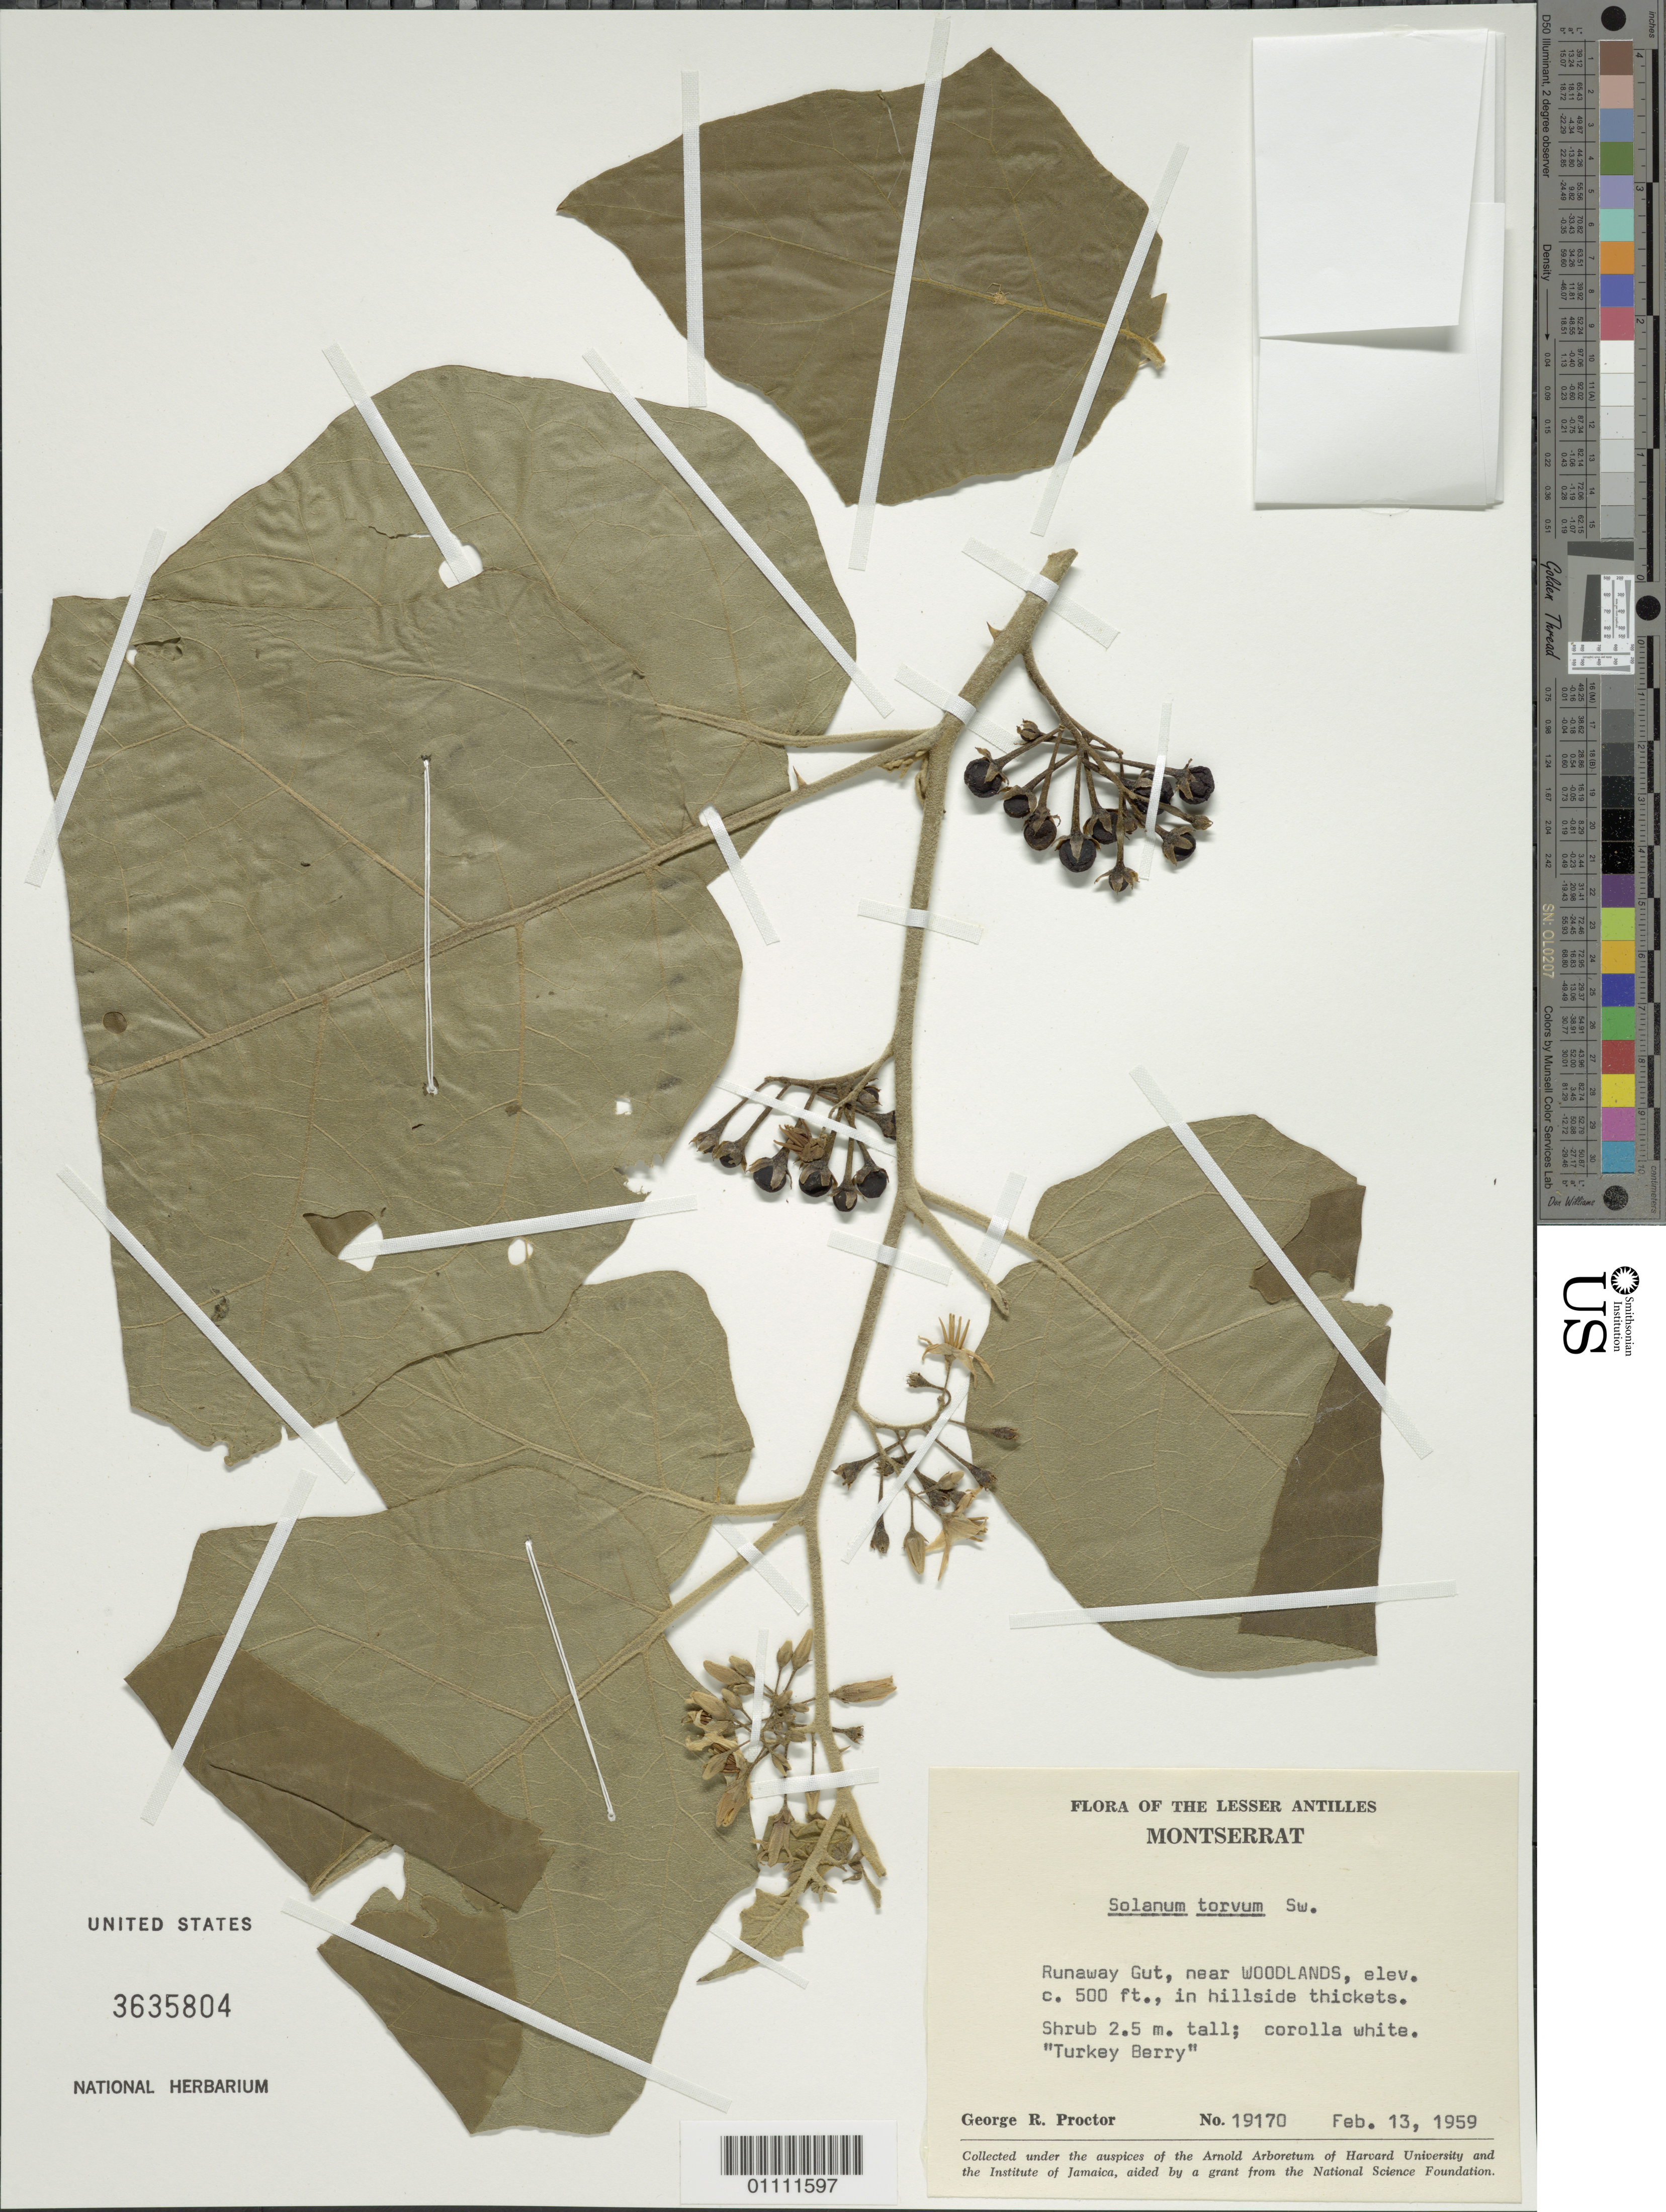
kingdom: Plantae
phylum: Tracheophyta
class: Magnoliopsida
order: Solanales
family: Solanaceae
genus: Solanum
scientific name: Solanum torvum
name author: Sw.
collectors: G. R. Proctor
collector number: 19170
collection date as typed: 13 Feb 1959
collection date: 1959-02-13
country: Montserrat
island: Montserrat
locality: Runaway Gut, near Woodlands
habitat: In hillside thickets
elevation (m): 152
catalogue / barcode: US 3635804